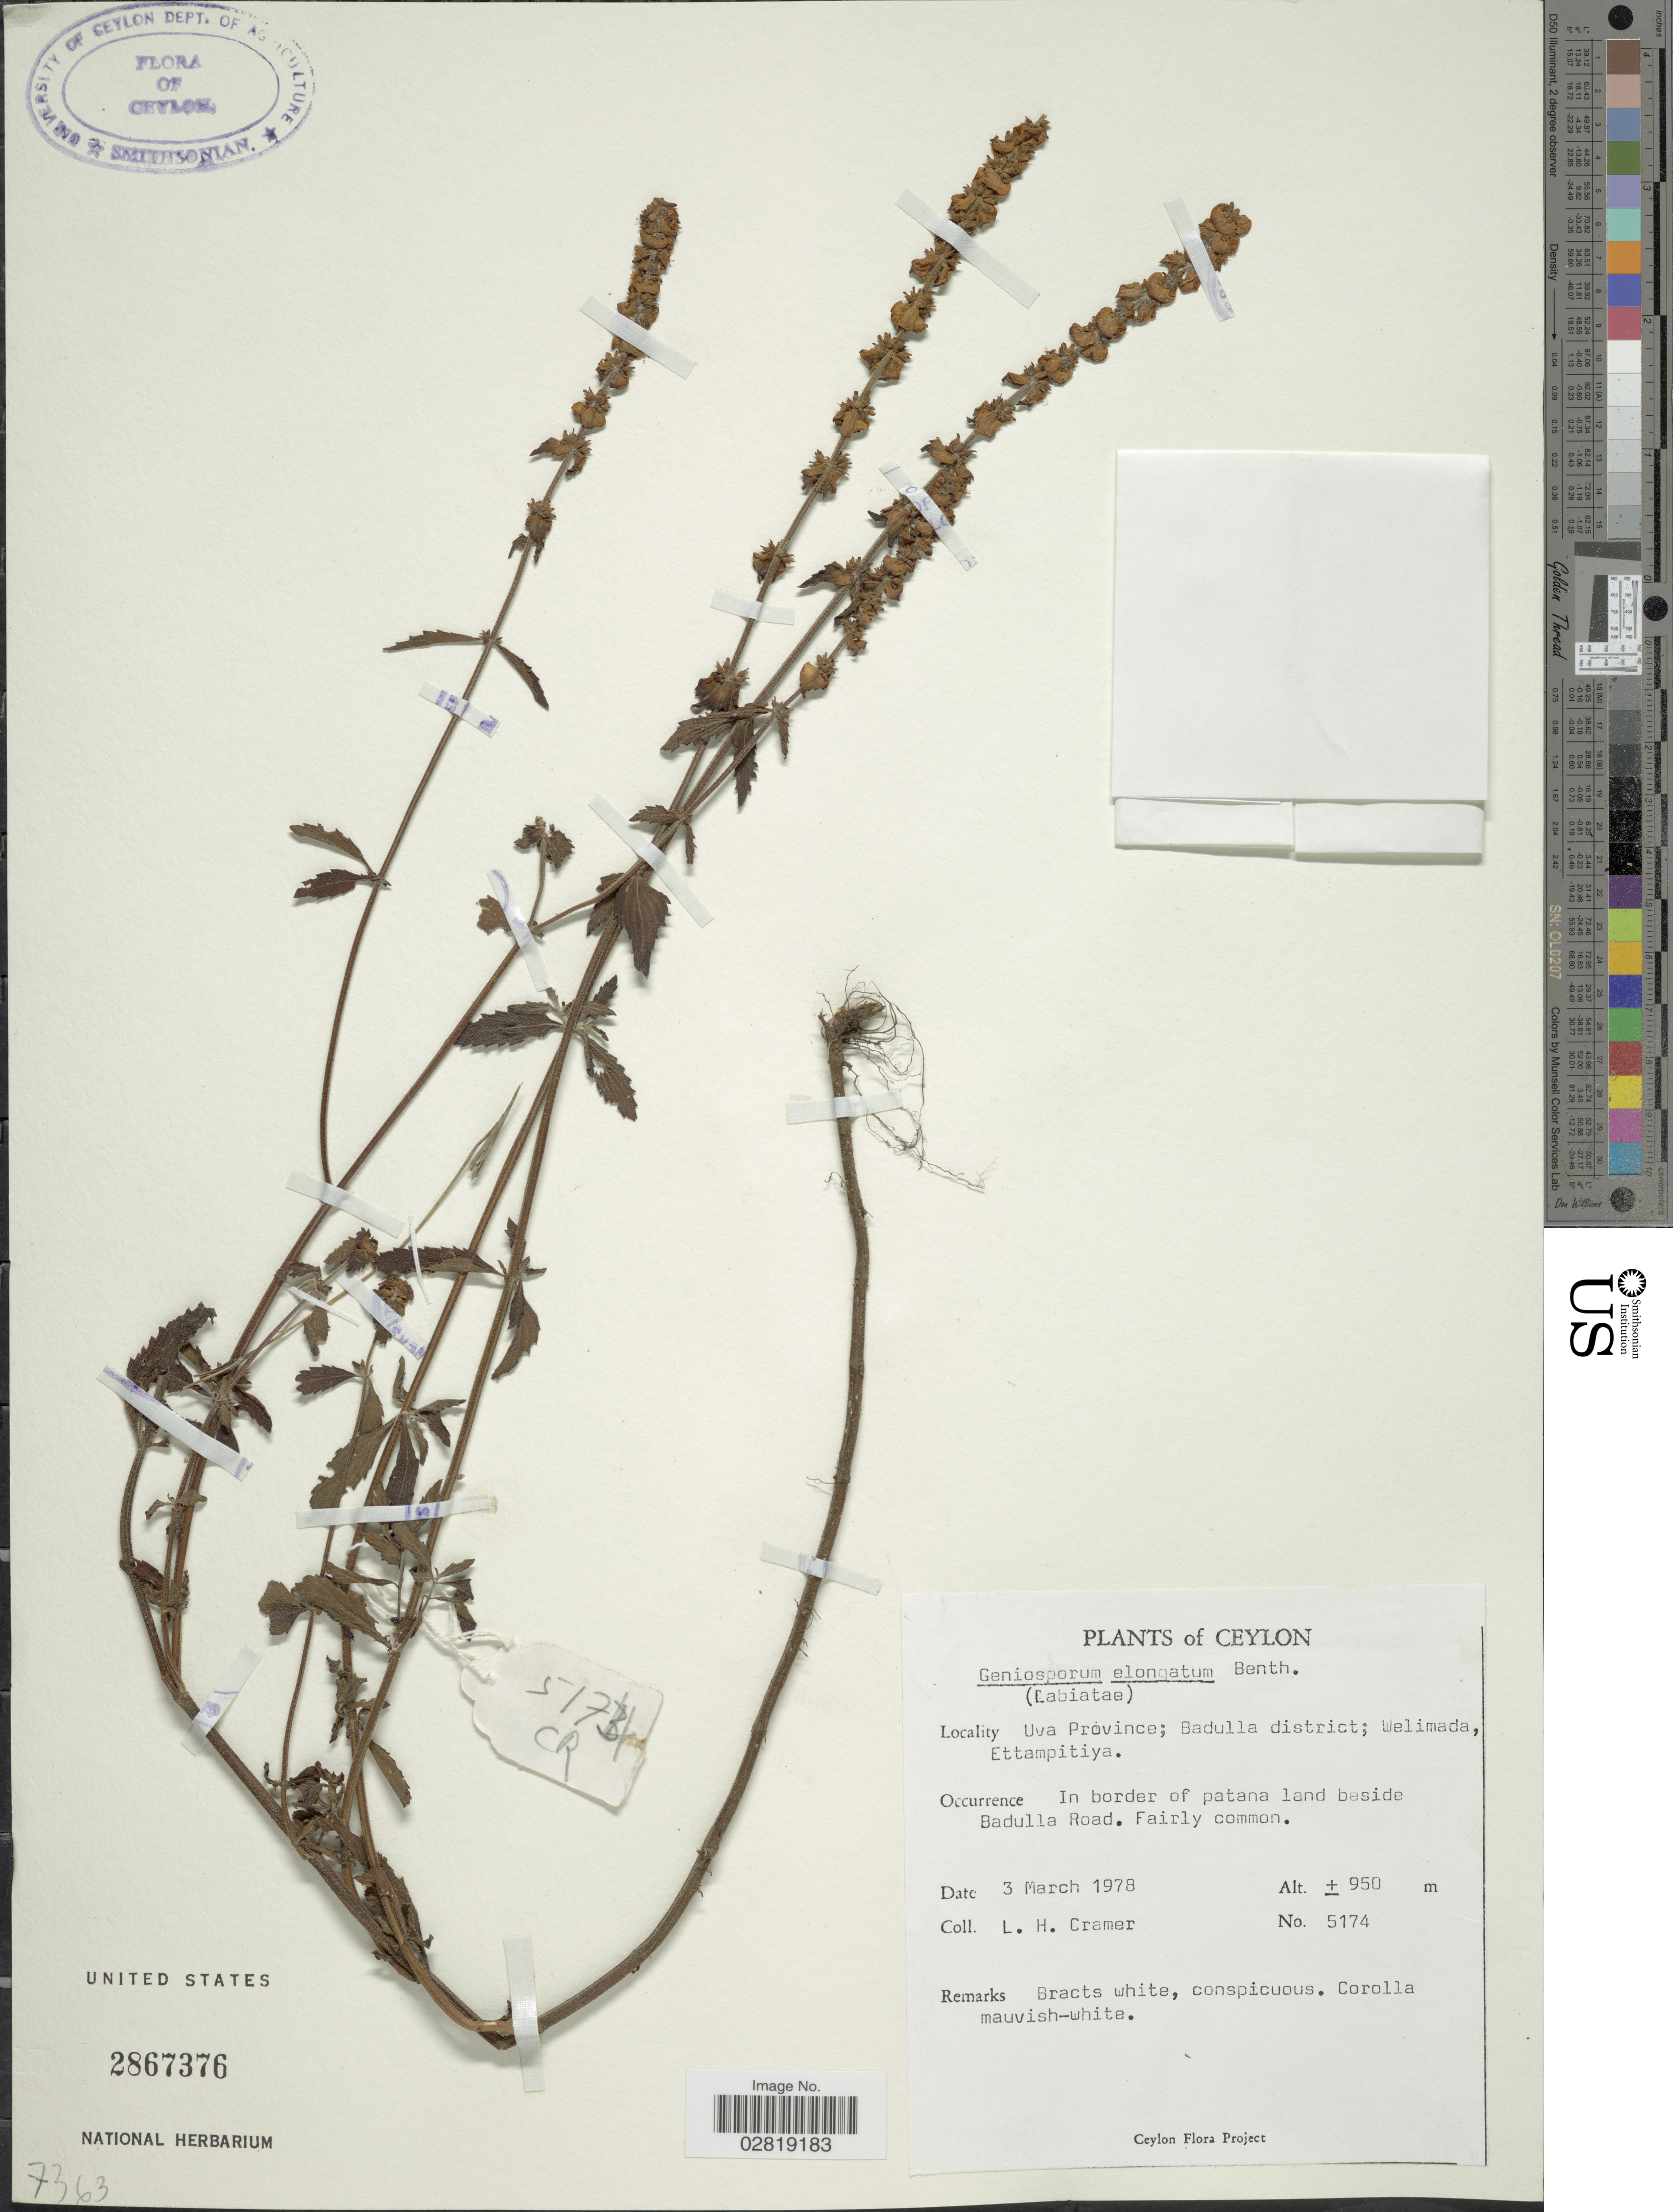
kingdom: Plantae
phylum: Tracheophyta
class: Magnoliopsida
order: Lamiales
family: Lamiaceae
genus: Geniosporum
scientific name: Geniosporum elongatum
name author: Benth.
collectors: L. H. Cramer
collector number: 5174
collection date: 1978-02-02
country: Sri Lanka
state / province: Uva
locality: Ceylon. Uva Province: Badulla district; Welimada, Ettampitiya.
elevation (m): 950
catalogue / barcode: US 2867376